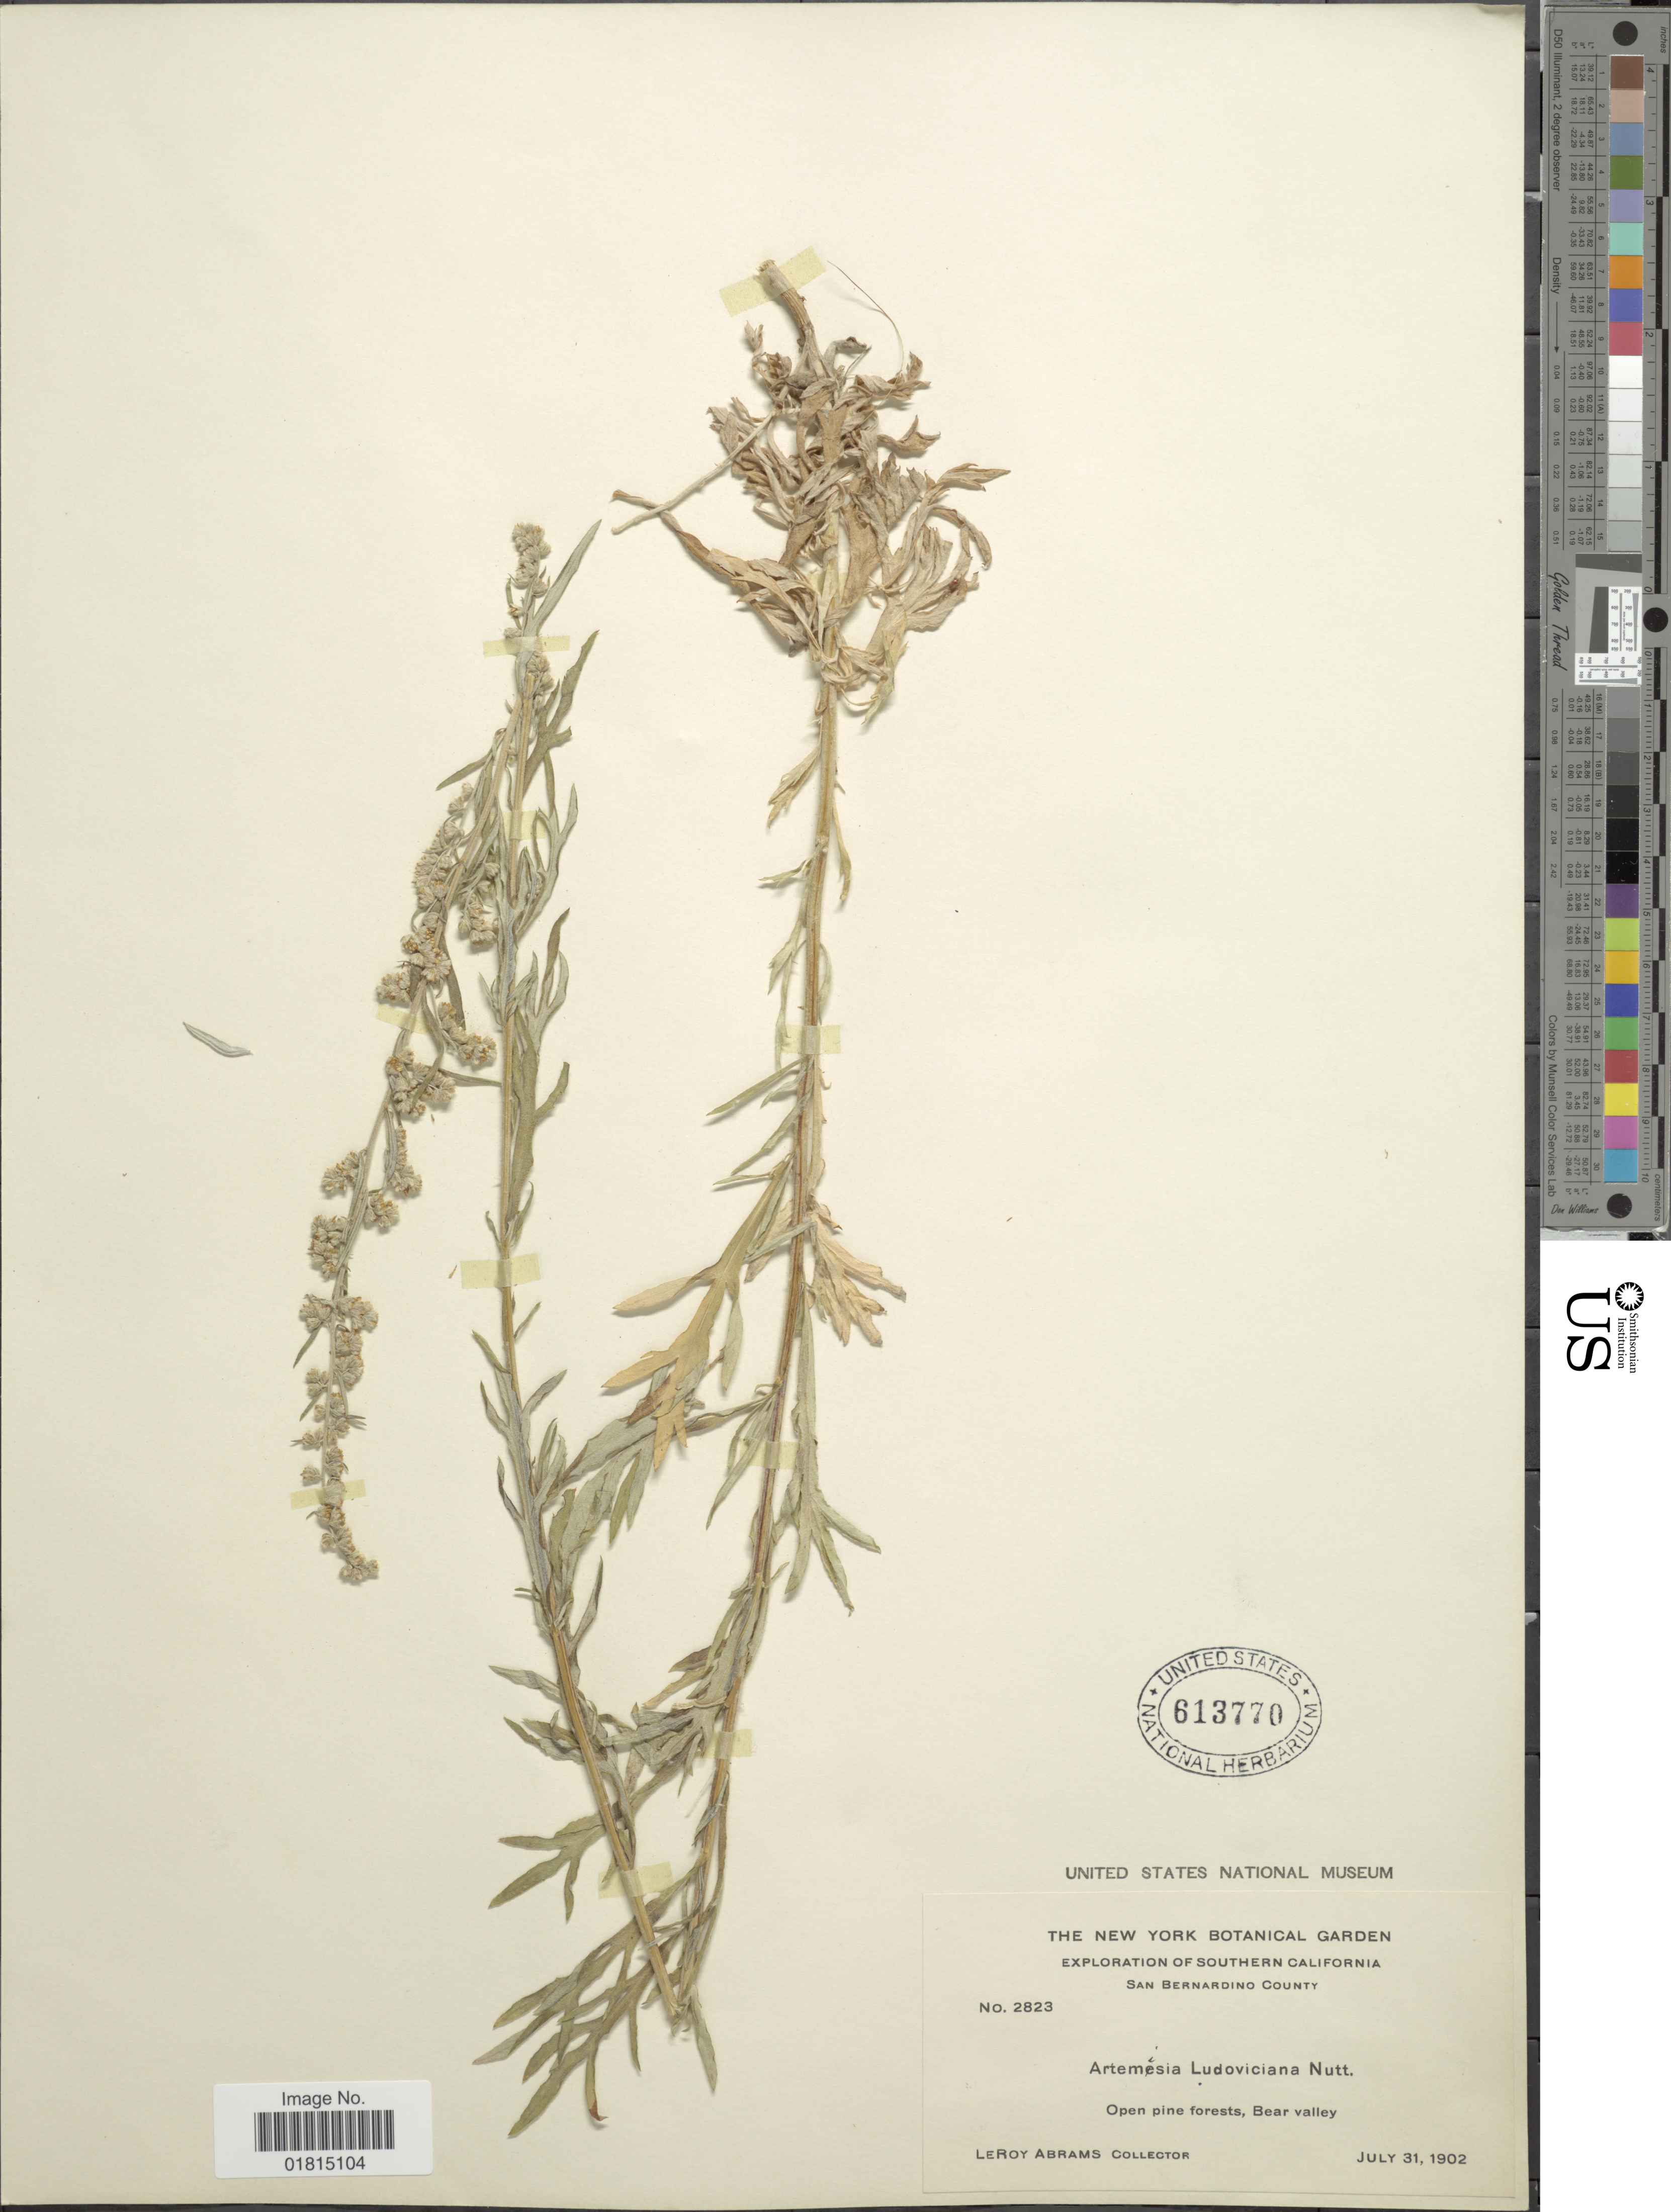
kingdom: Plantae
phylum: Tracheophyta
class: Magnoliopsida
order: Asterales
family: Asteraceae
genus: Artemisia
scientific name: Artemisia diversifolia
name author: Rydb.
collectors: L. Abrams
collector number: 2823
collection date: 1902-07-31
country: United States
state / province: California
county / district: San Bernardino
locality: Southern California. San Bernardino County. Open pine forests, Bear valley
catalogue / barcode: US 613770